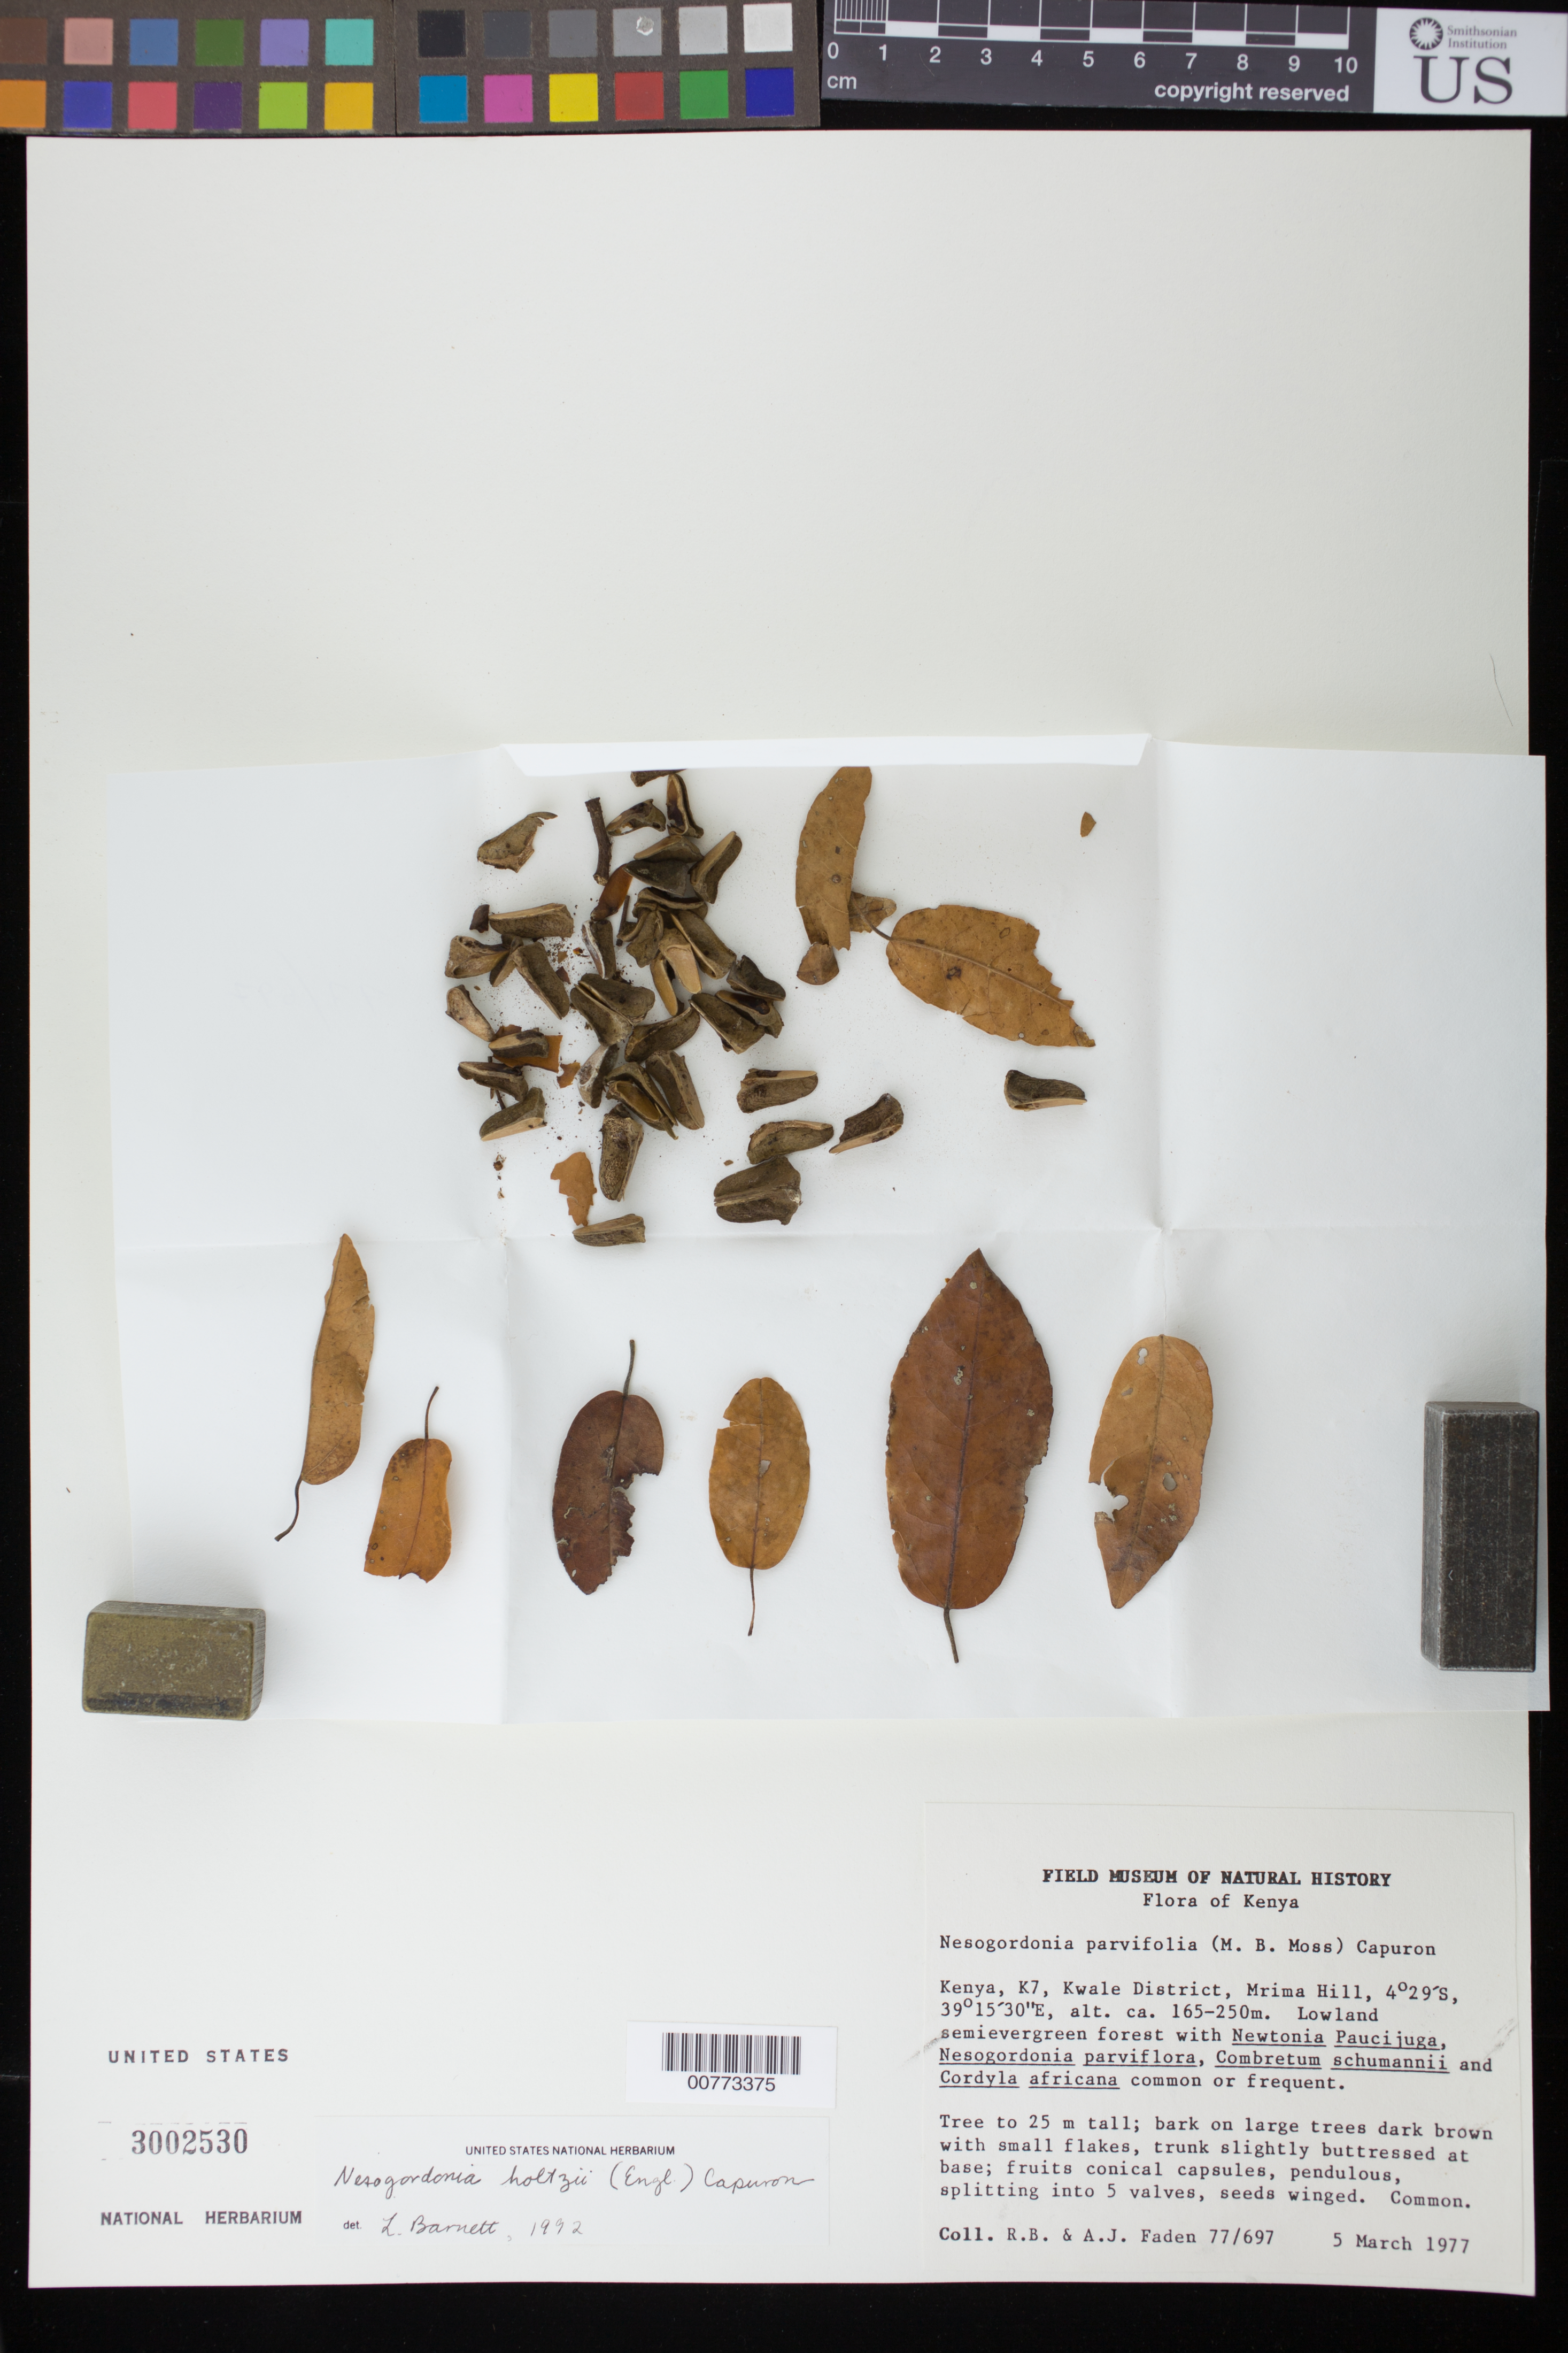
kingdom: Plantae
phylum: Tracheophyta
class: Magnoliopsida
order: Malvales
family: Malvaceae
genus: Nesogordonia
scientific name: Nesogordonia holtzii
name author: (Engl.) Capuron ex L.C. Barnett & Dorr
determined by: Barnett, L. C.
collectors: R. B. Faden & A. J. Faden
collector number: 77/697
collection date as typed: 05 Mar 1977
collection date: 1977-03-05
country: Kenya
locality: K7, Kwale District, Mrima Hill.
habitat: Lowland semievergreen forest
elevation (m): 165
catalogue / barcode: US 3002530